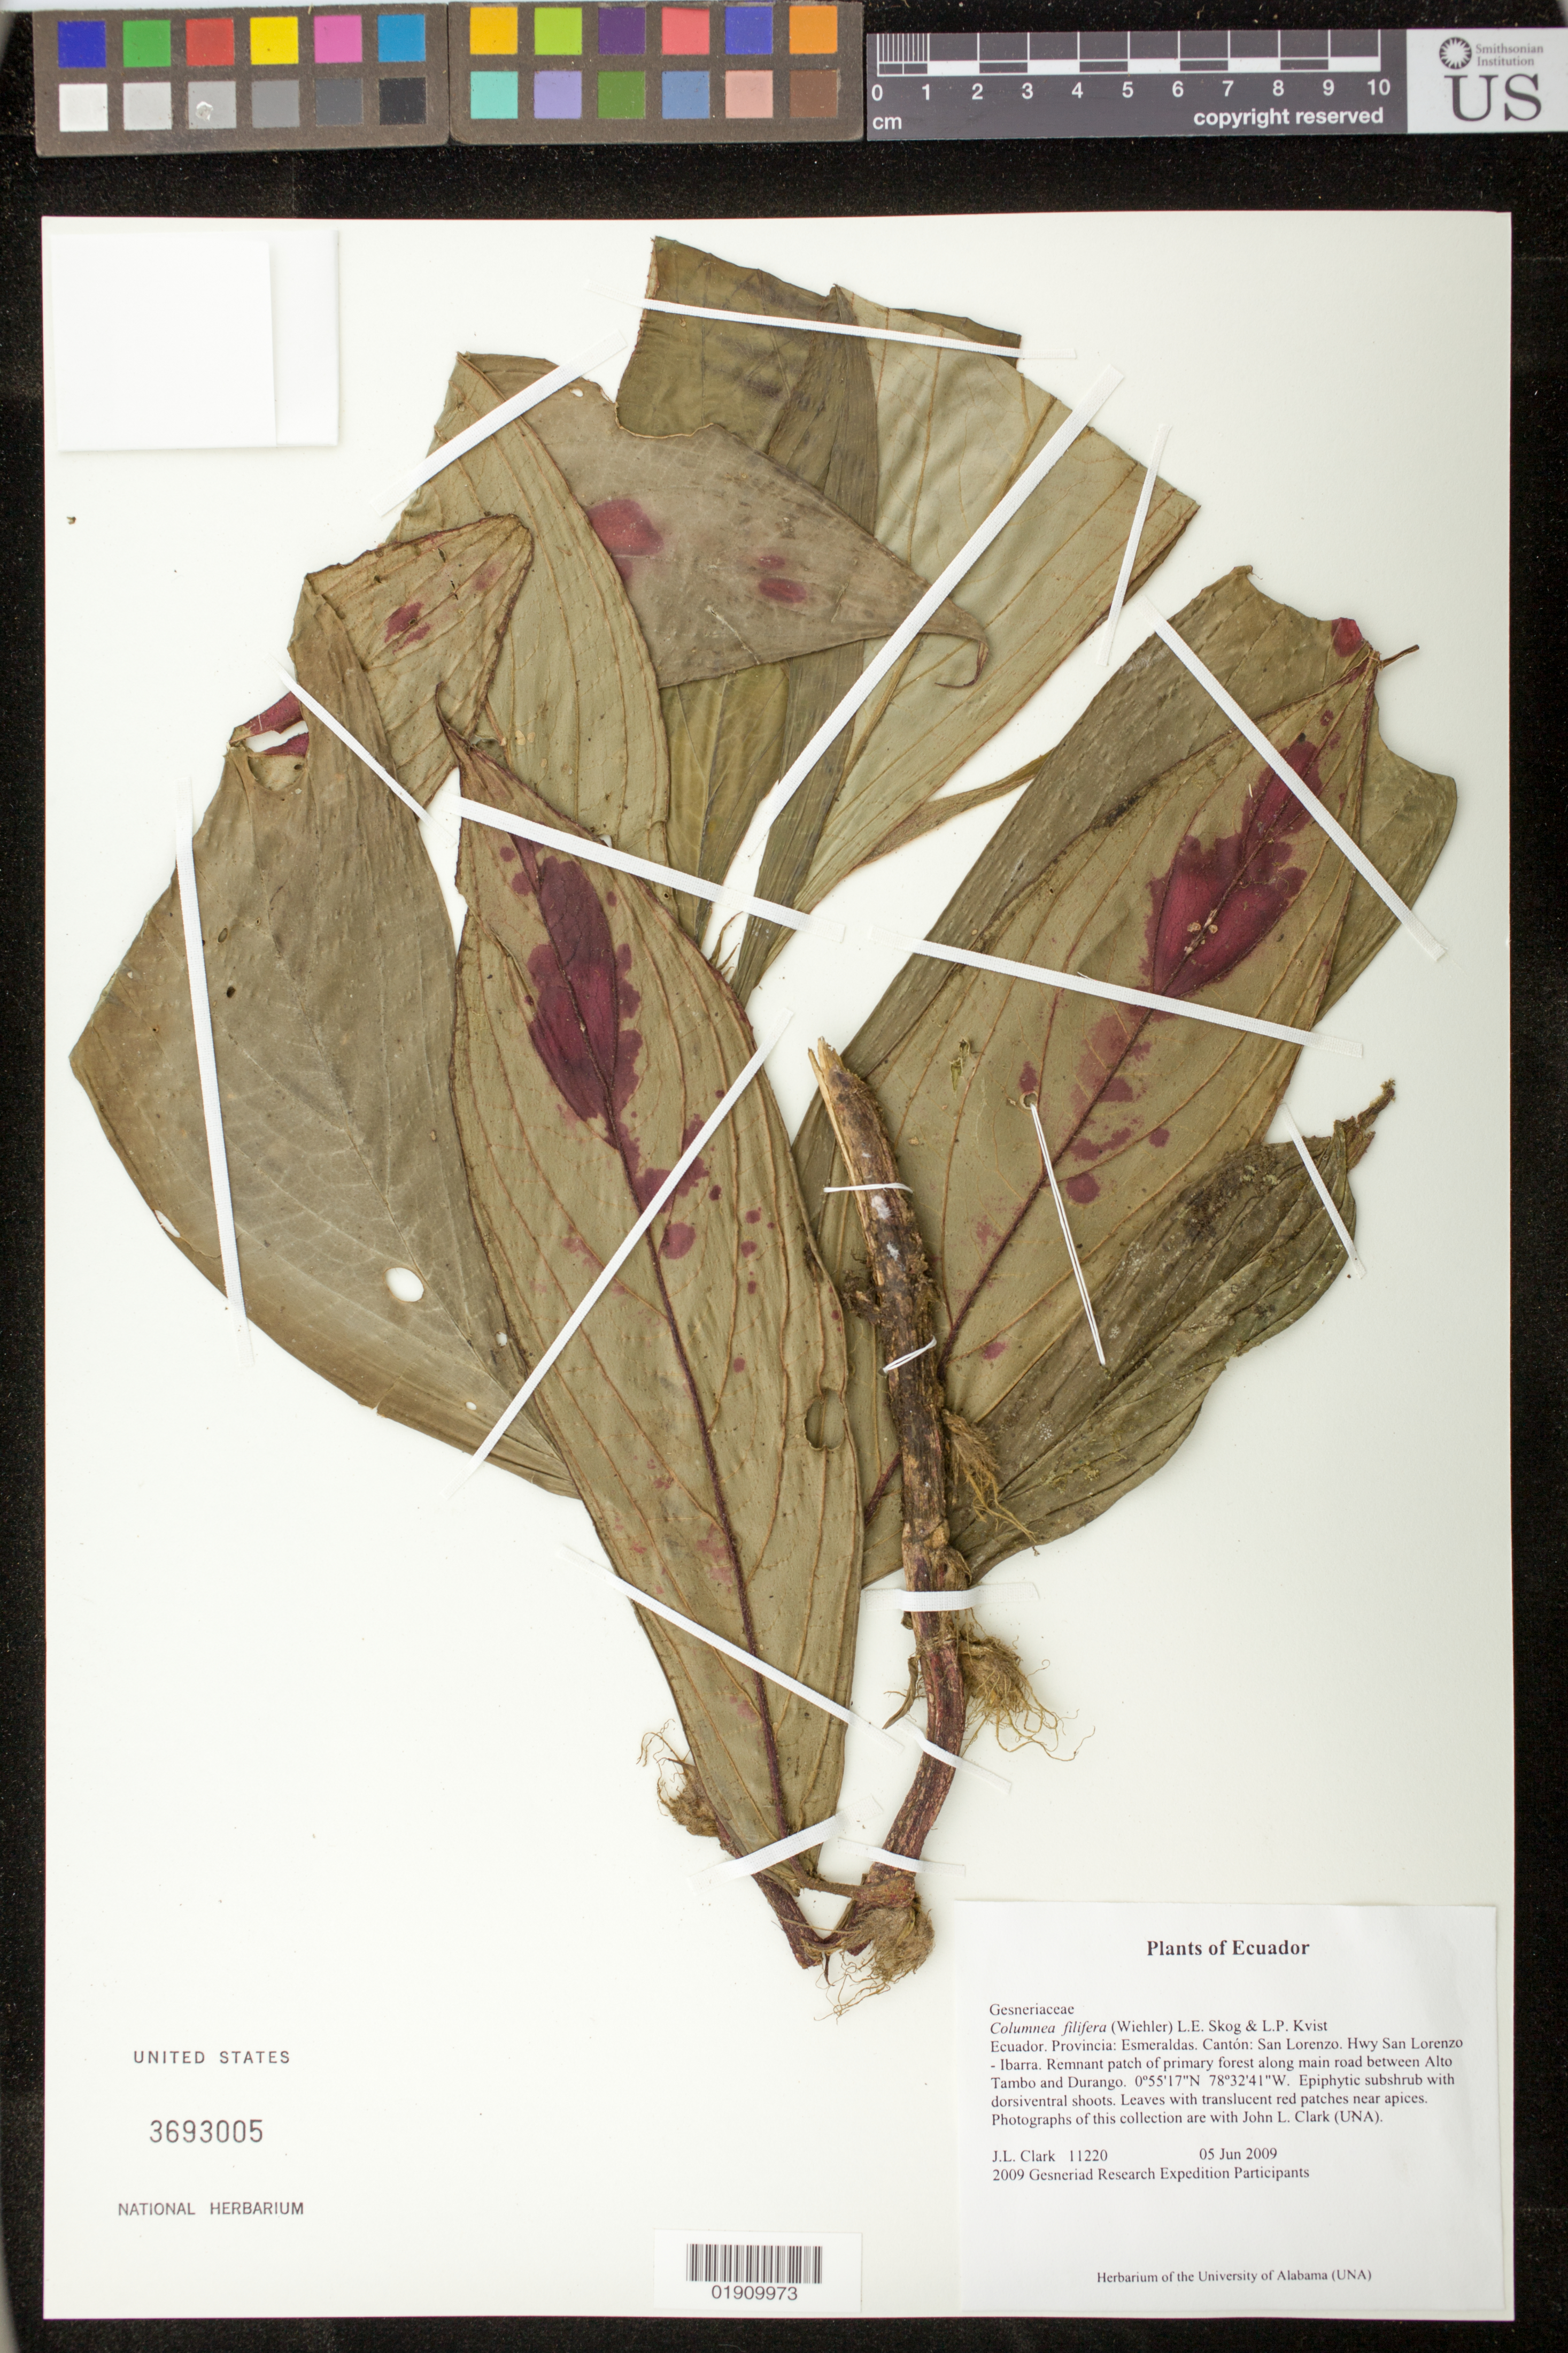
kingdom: Plantae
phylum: Tracheophyta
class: Magnoliopsida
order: Lamiales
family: Gesneriaceae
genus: Columnea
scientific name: Columnea filifera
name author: (Wiehler) L.E. Skog & L.P. Kvist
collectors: J. L. Clark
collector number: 11220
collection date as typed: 05 Jun 2009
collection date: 2009-06-05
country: Ecuador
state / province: Esmeraldas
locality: Ecuador. Provincia: Esmeraldas. Canton: San Lorenzo. Hwy San Lorenzo- Ibarra. Remnant patch of primary forest along main road between Alto Tambo and Durango.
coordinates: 0°55'17"N, 78°32'41"W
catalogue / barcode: US 3693005